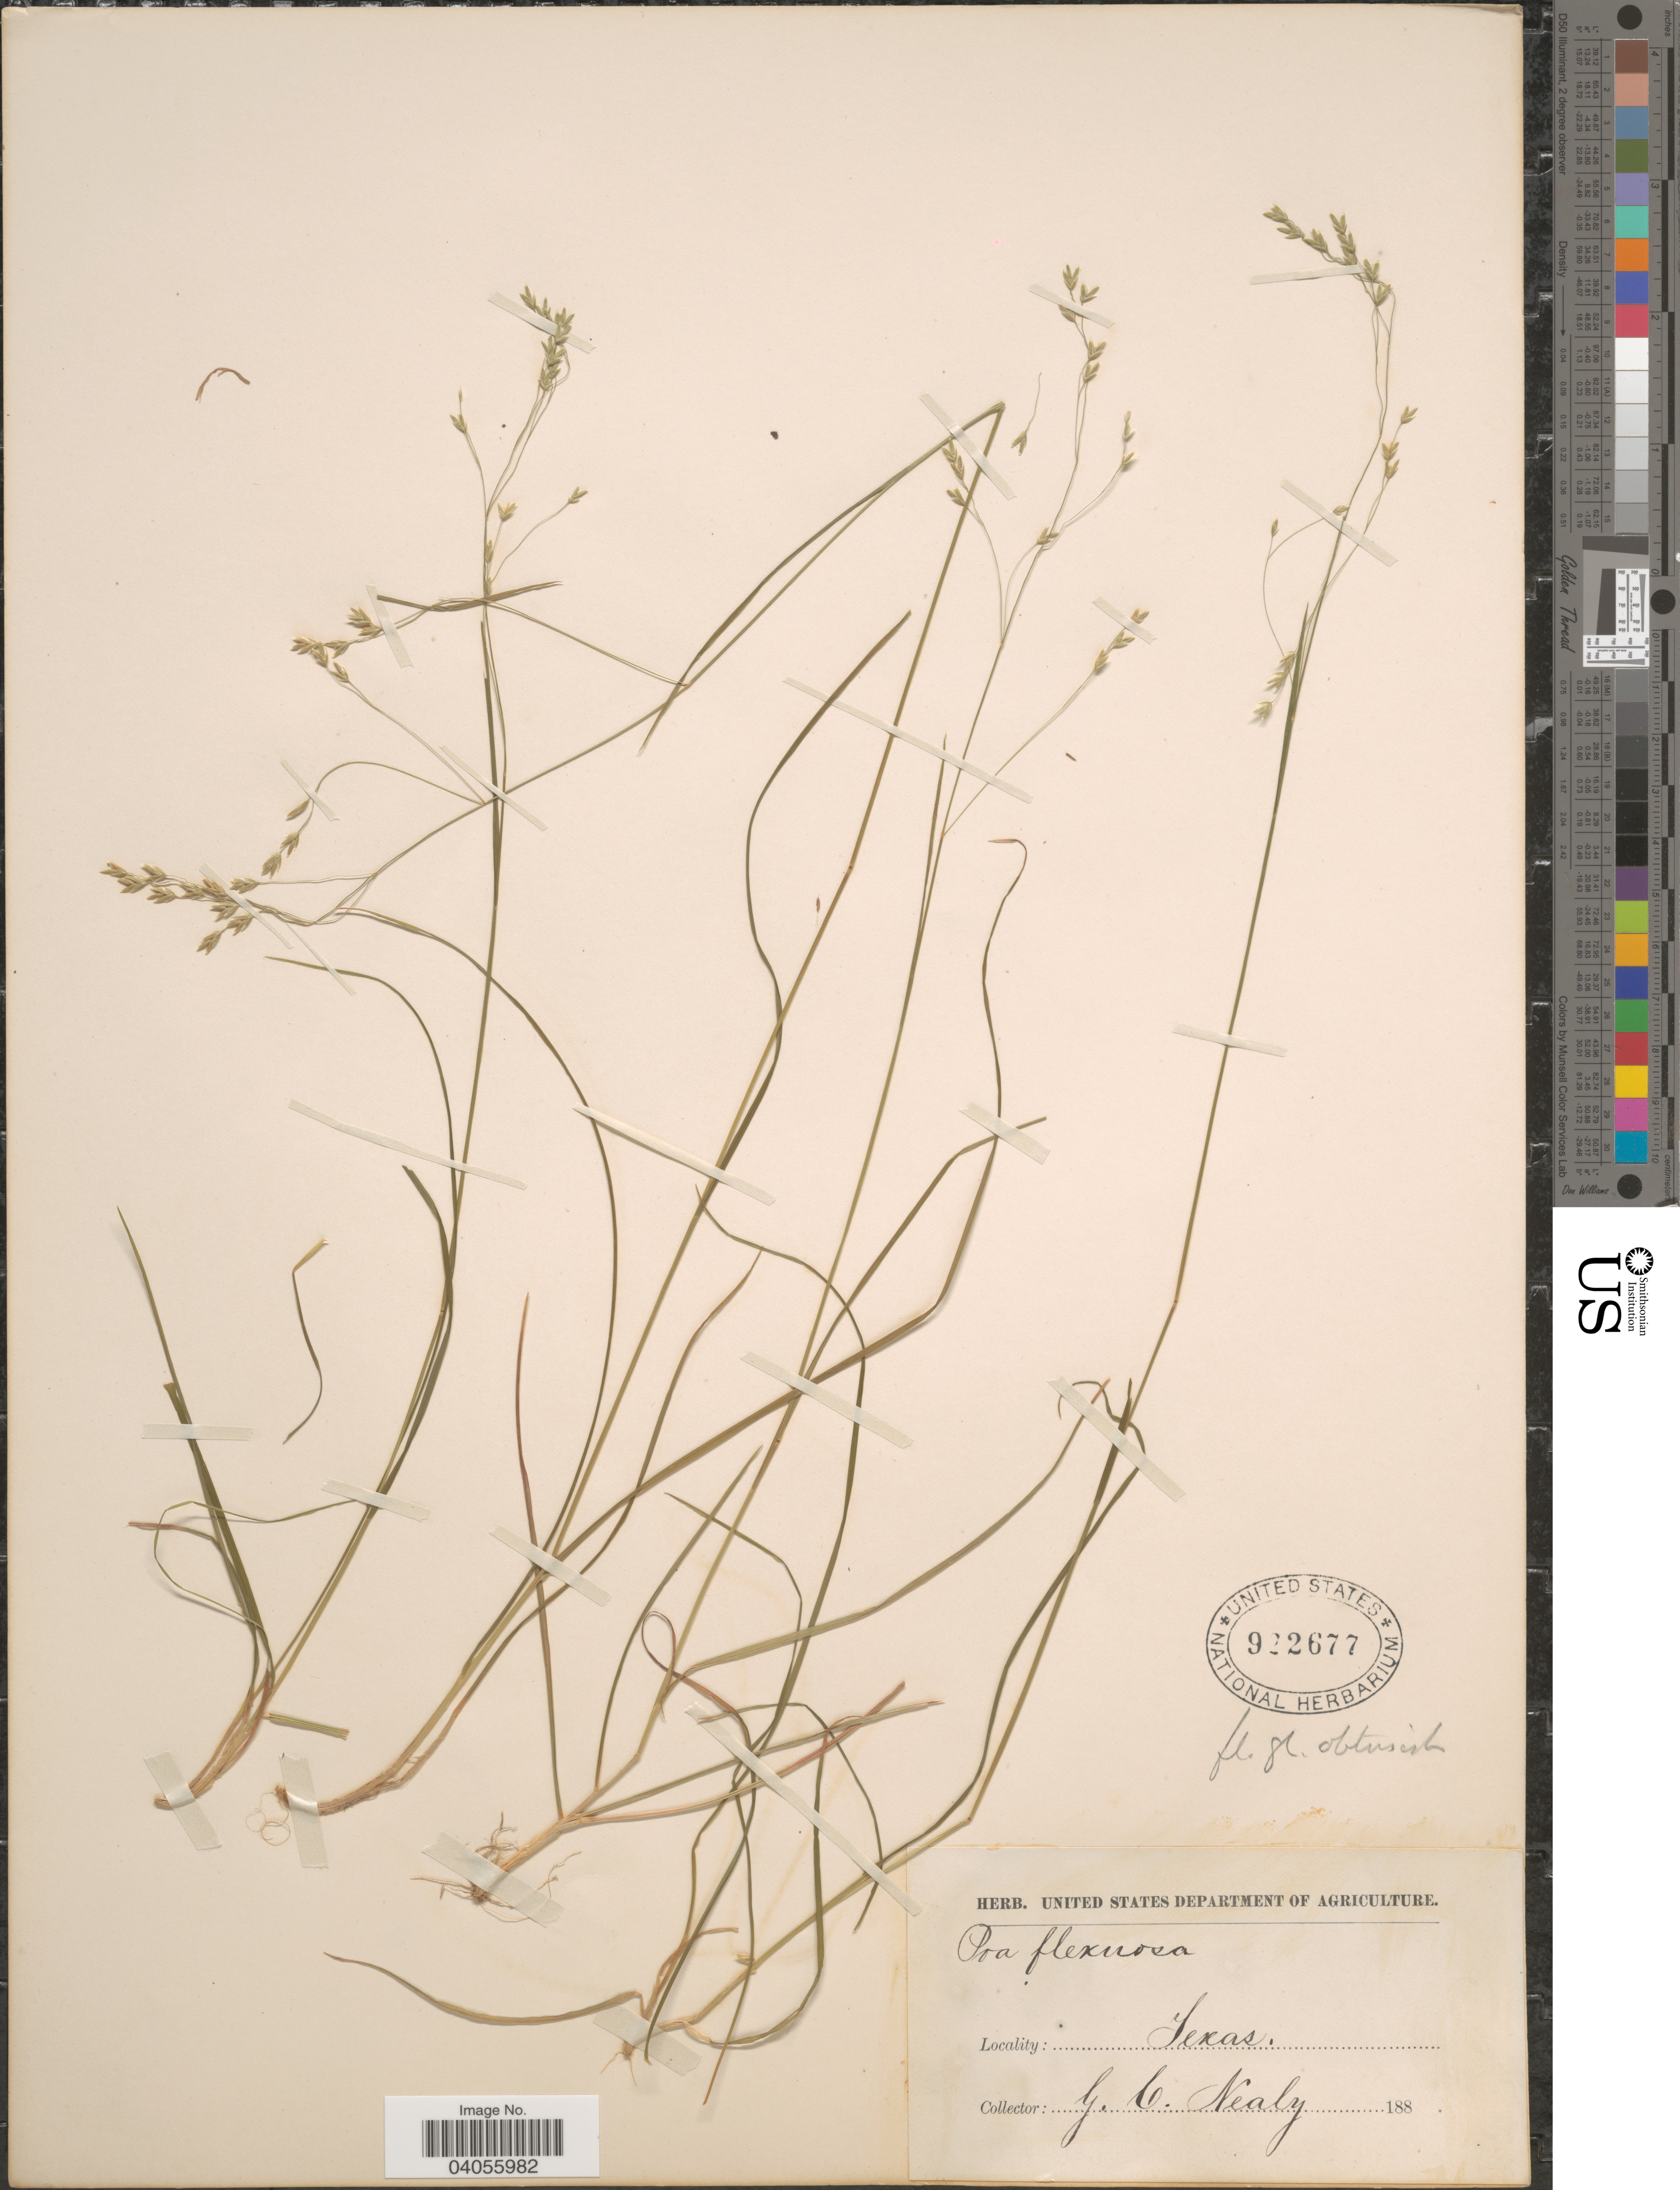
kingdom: Plantae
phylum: Tracheophyta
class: Liliopsida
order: Poales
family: Poaceae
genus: Poa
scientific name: Poa autumnalis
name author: Muhl. ex Elliott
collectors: G. Neally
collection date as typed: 188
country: United States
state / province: Texas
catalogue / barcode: US 922677